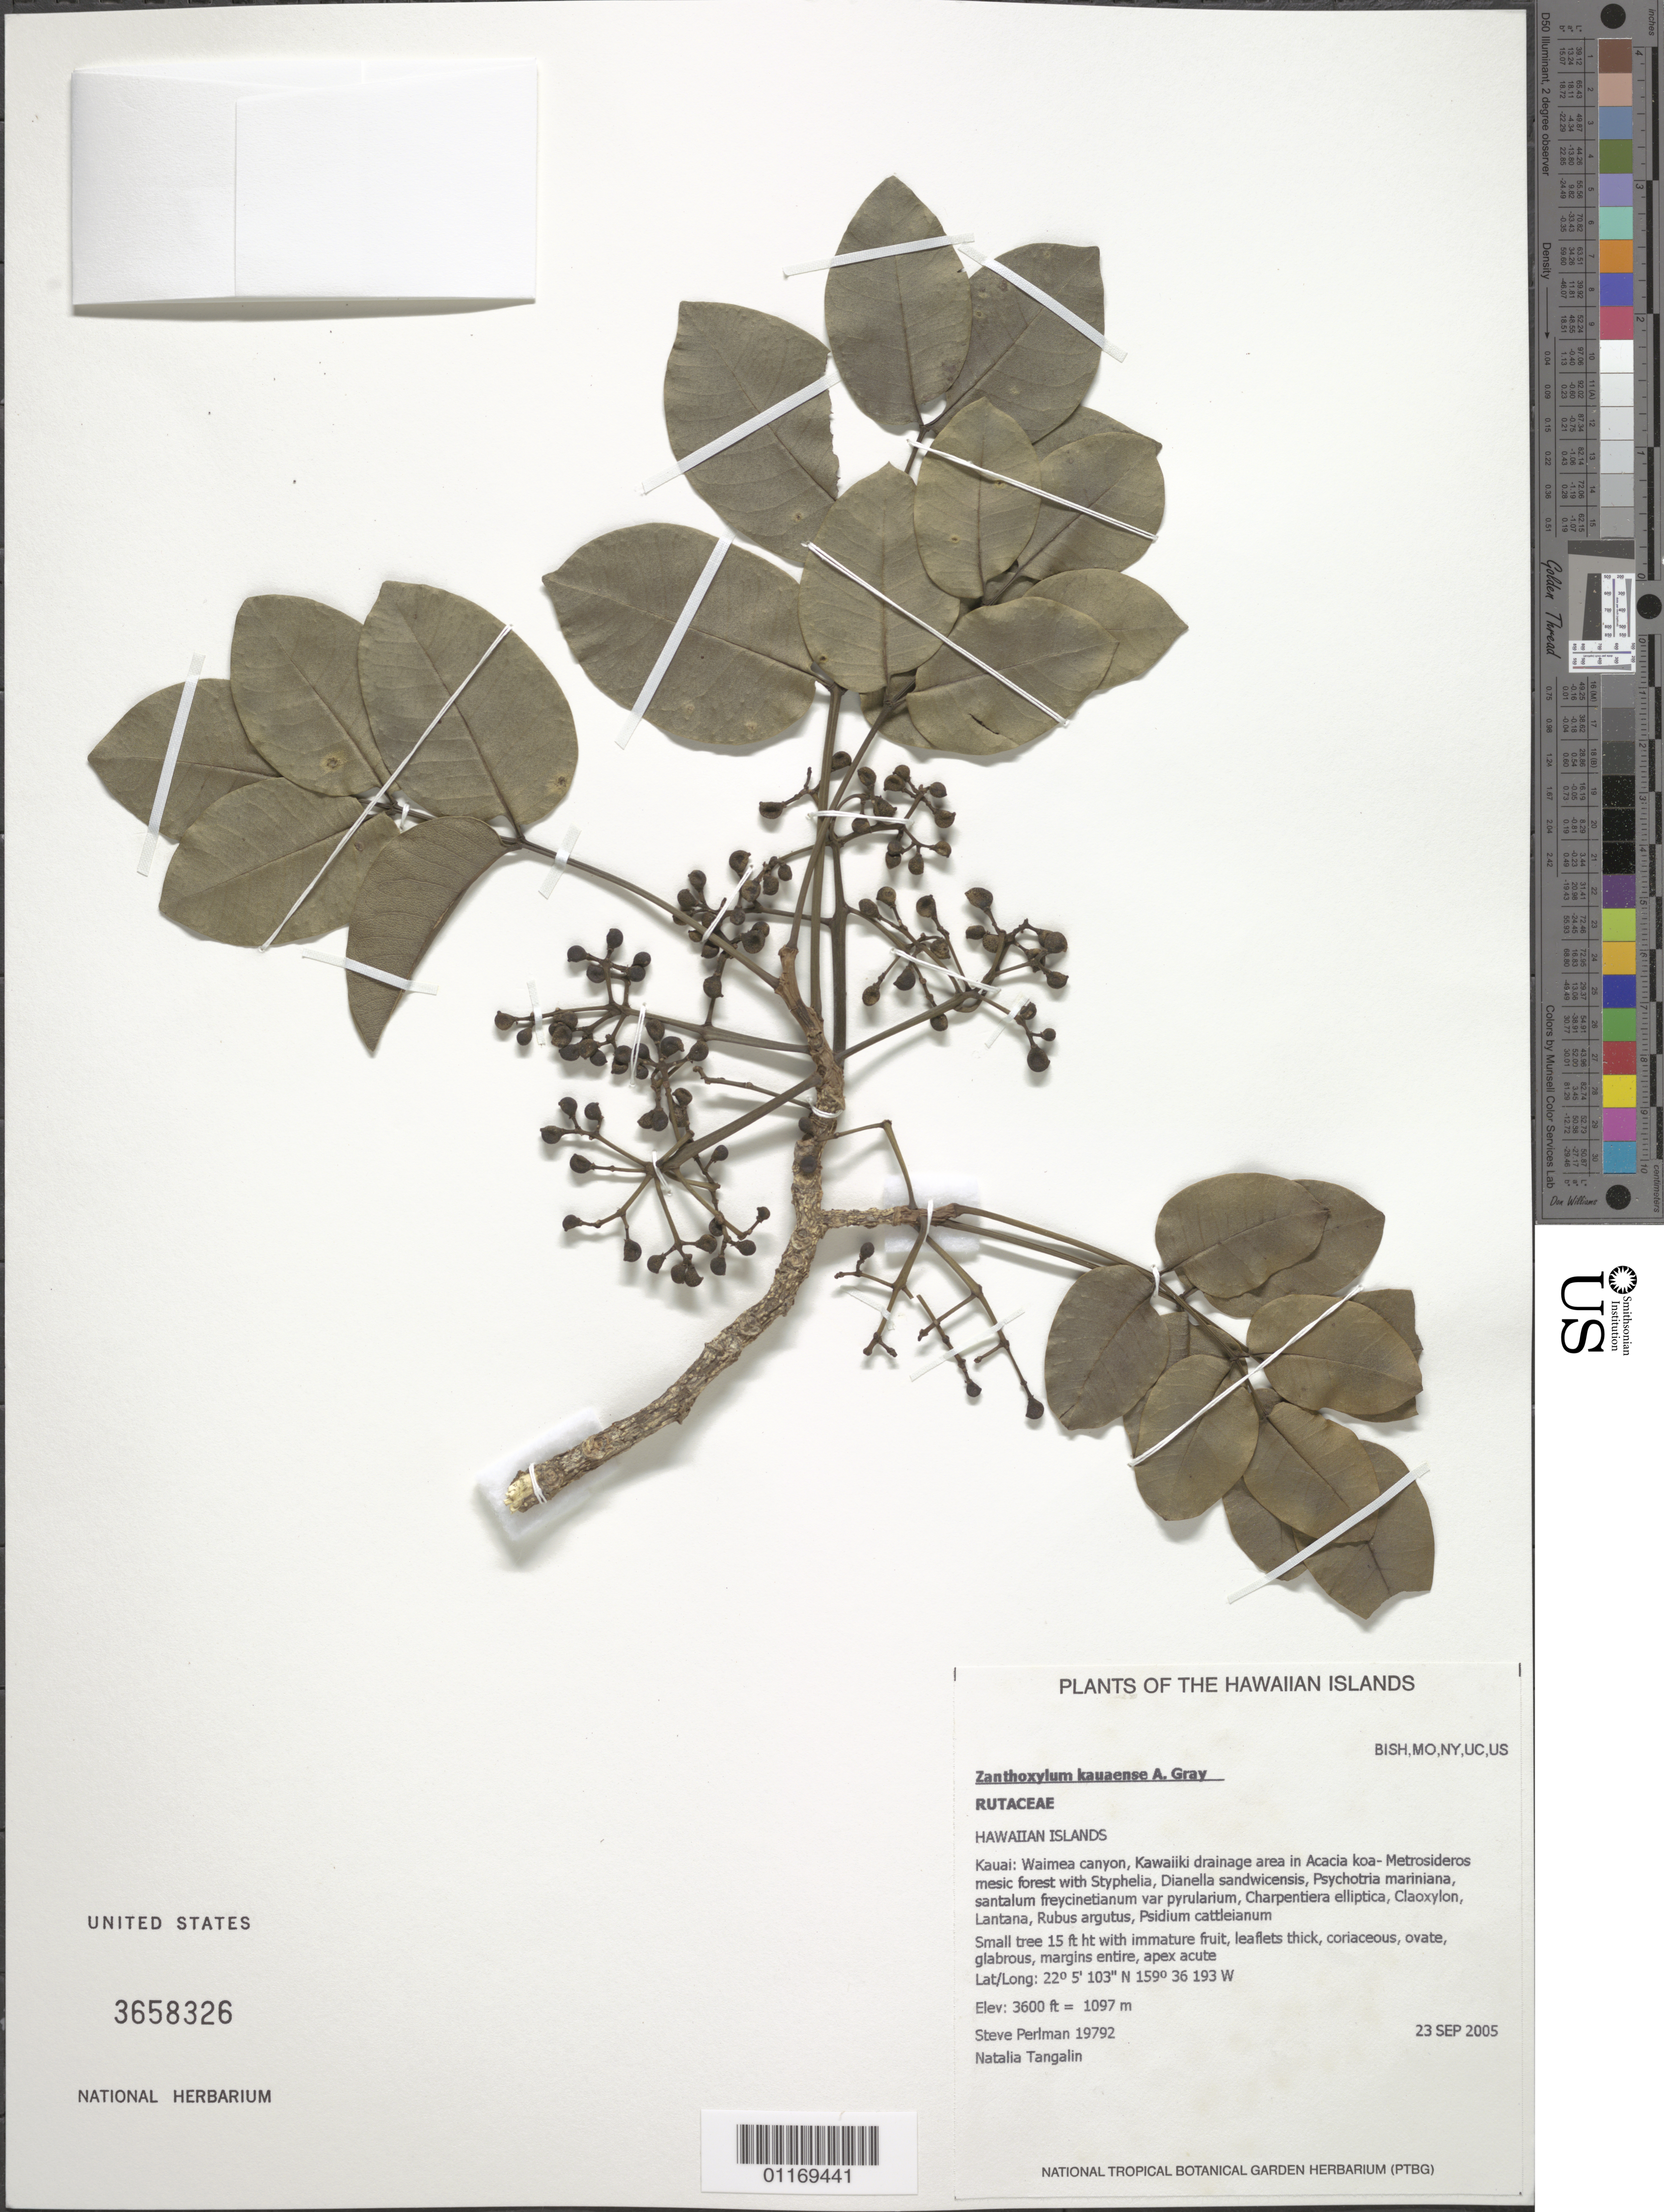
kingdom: Plantae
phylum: Tracheophyta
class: Magnoliopsida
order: Sapindales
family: Rutaceae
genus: Zanthoxylum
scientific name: Zanthoxylum kauaense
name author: A. Gray in Wilkes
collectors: S. P. Perlman & N. Tangalin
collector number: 19792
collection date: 2005-09-23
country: United States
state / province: Hawaii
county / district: Kauai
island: Kaua'i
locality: Waimea canyon, Kawaiiki drainage area.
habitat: Mesic forest.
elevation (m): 1097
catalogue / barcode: US 3658326